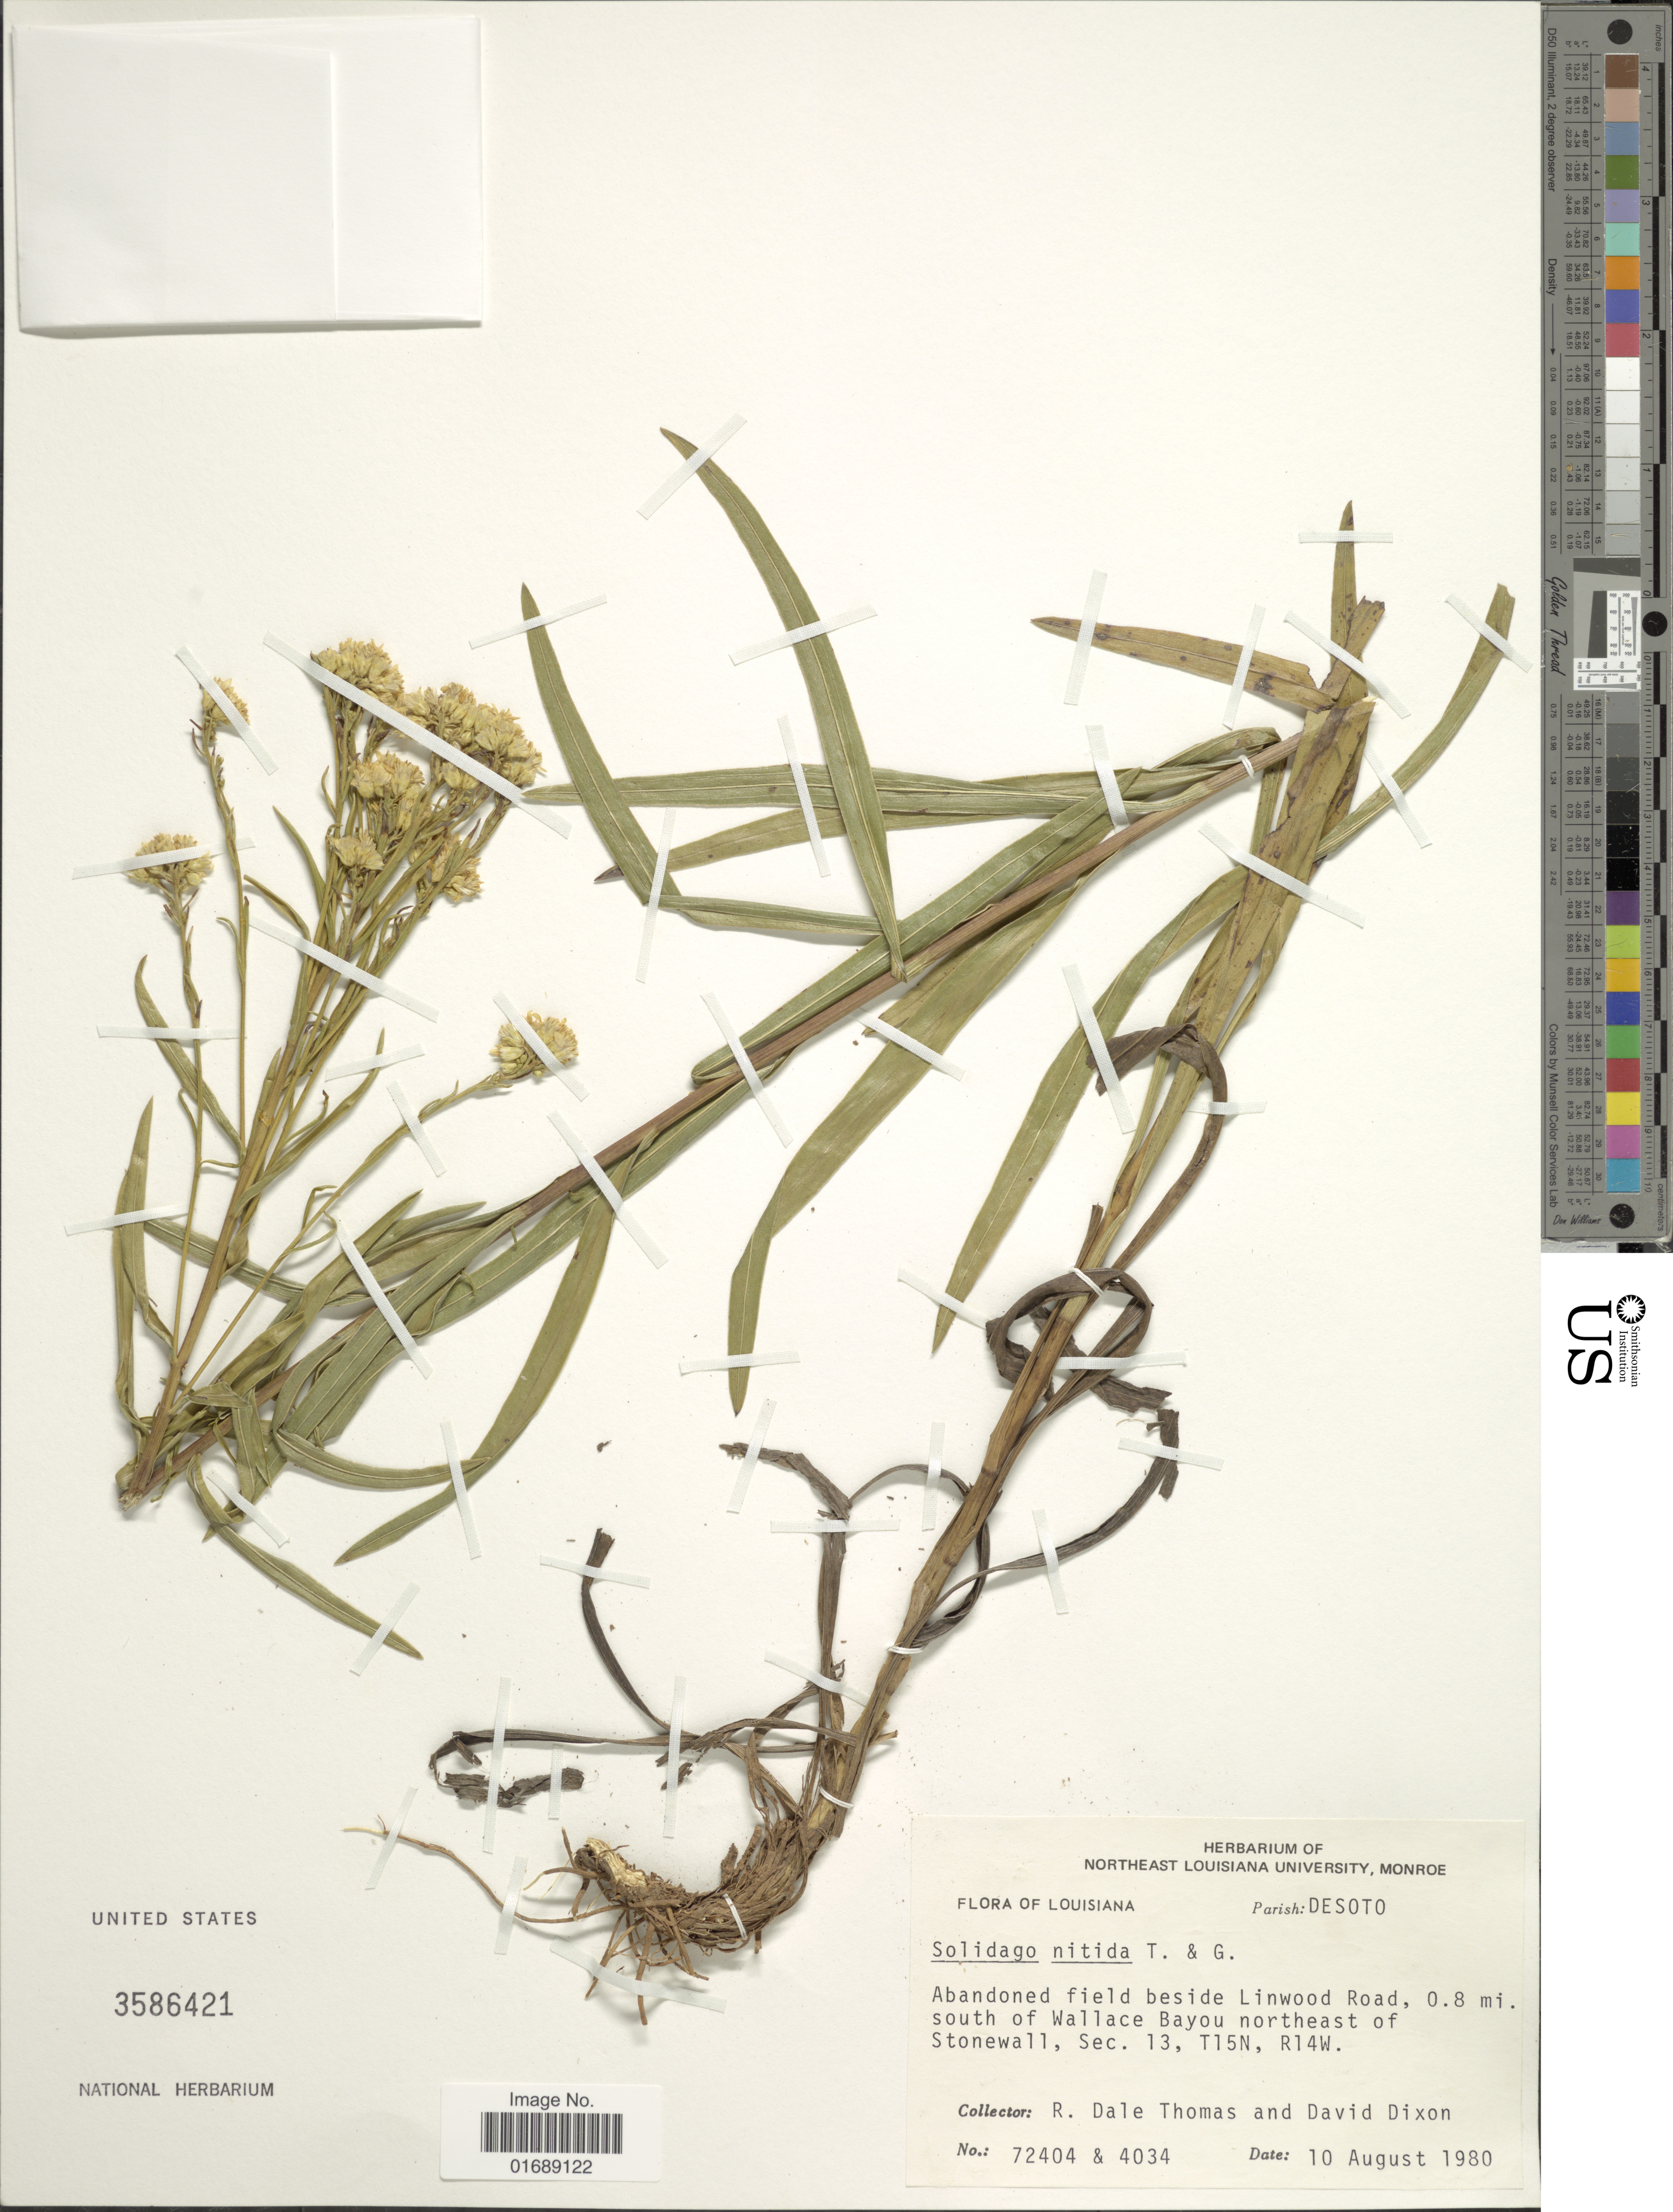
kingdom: Plantae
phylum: Tracheophyta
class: Magnoliopsida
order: Asterales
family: Asteraceae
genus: Solidago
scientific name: Solidago nitida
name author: Torr. & A. Gray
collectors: R. Thomas & D. Dixon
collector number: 72404/4034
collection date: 1980-08-10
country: United States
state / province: Louisiana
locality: Abondoned field beside Linwood Road, 0.8 mi. south of Wallace Bayou northeast of Stonewall, Sec. 13, T15N, R14W.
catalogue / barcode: US 3586421